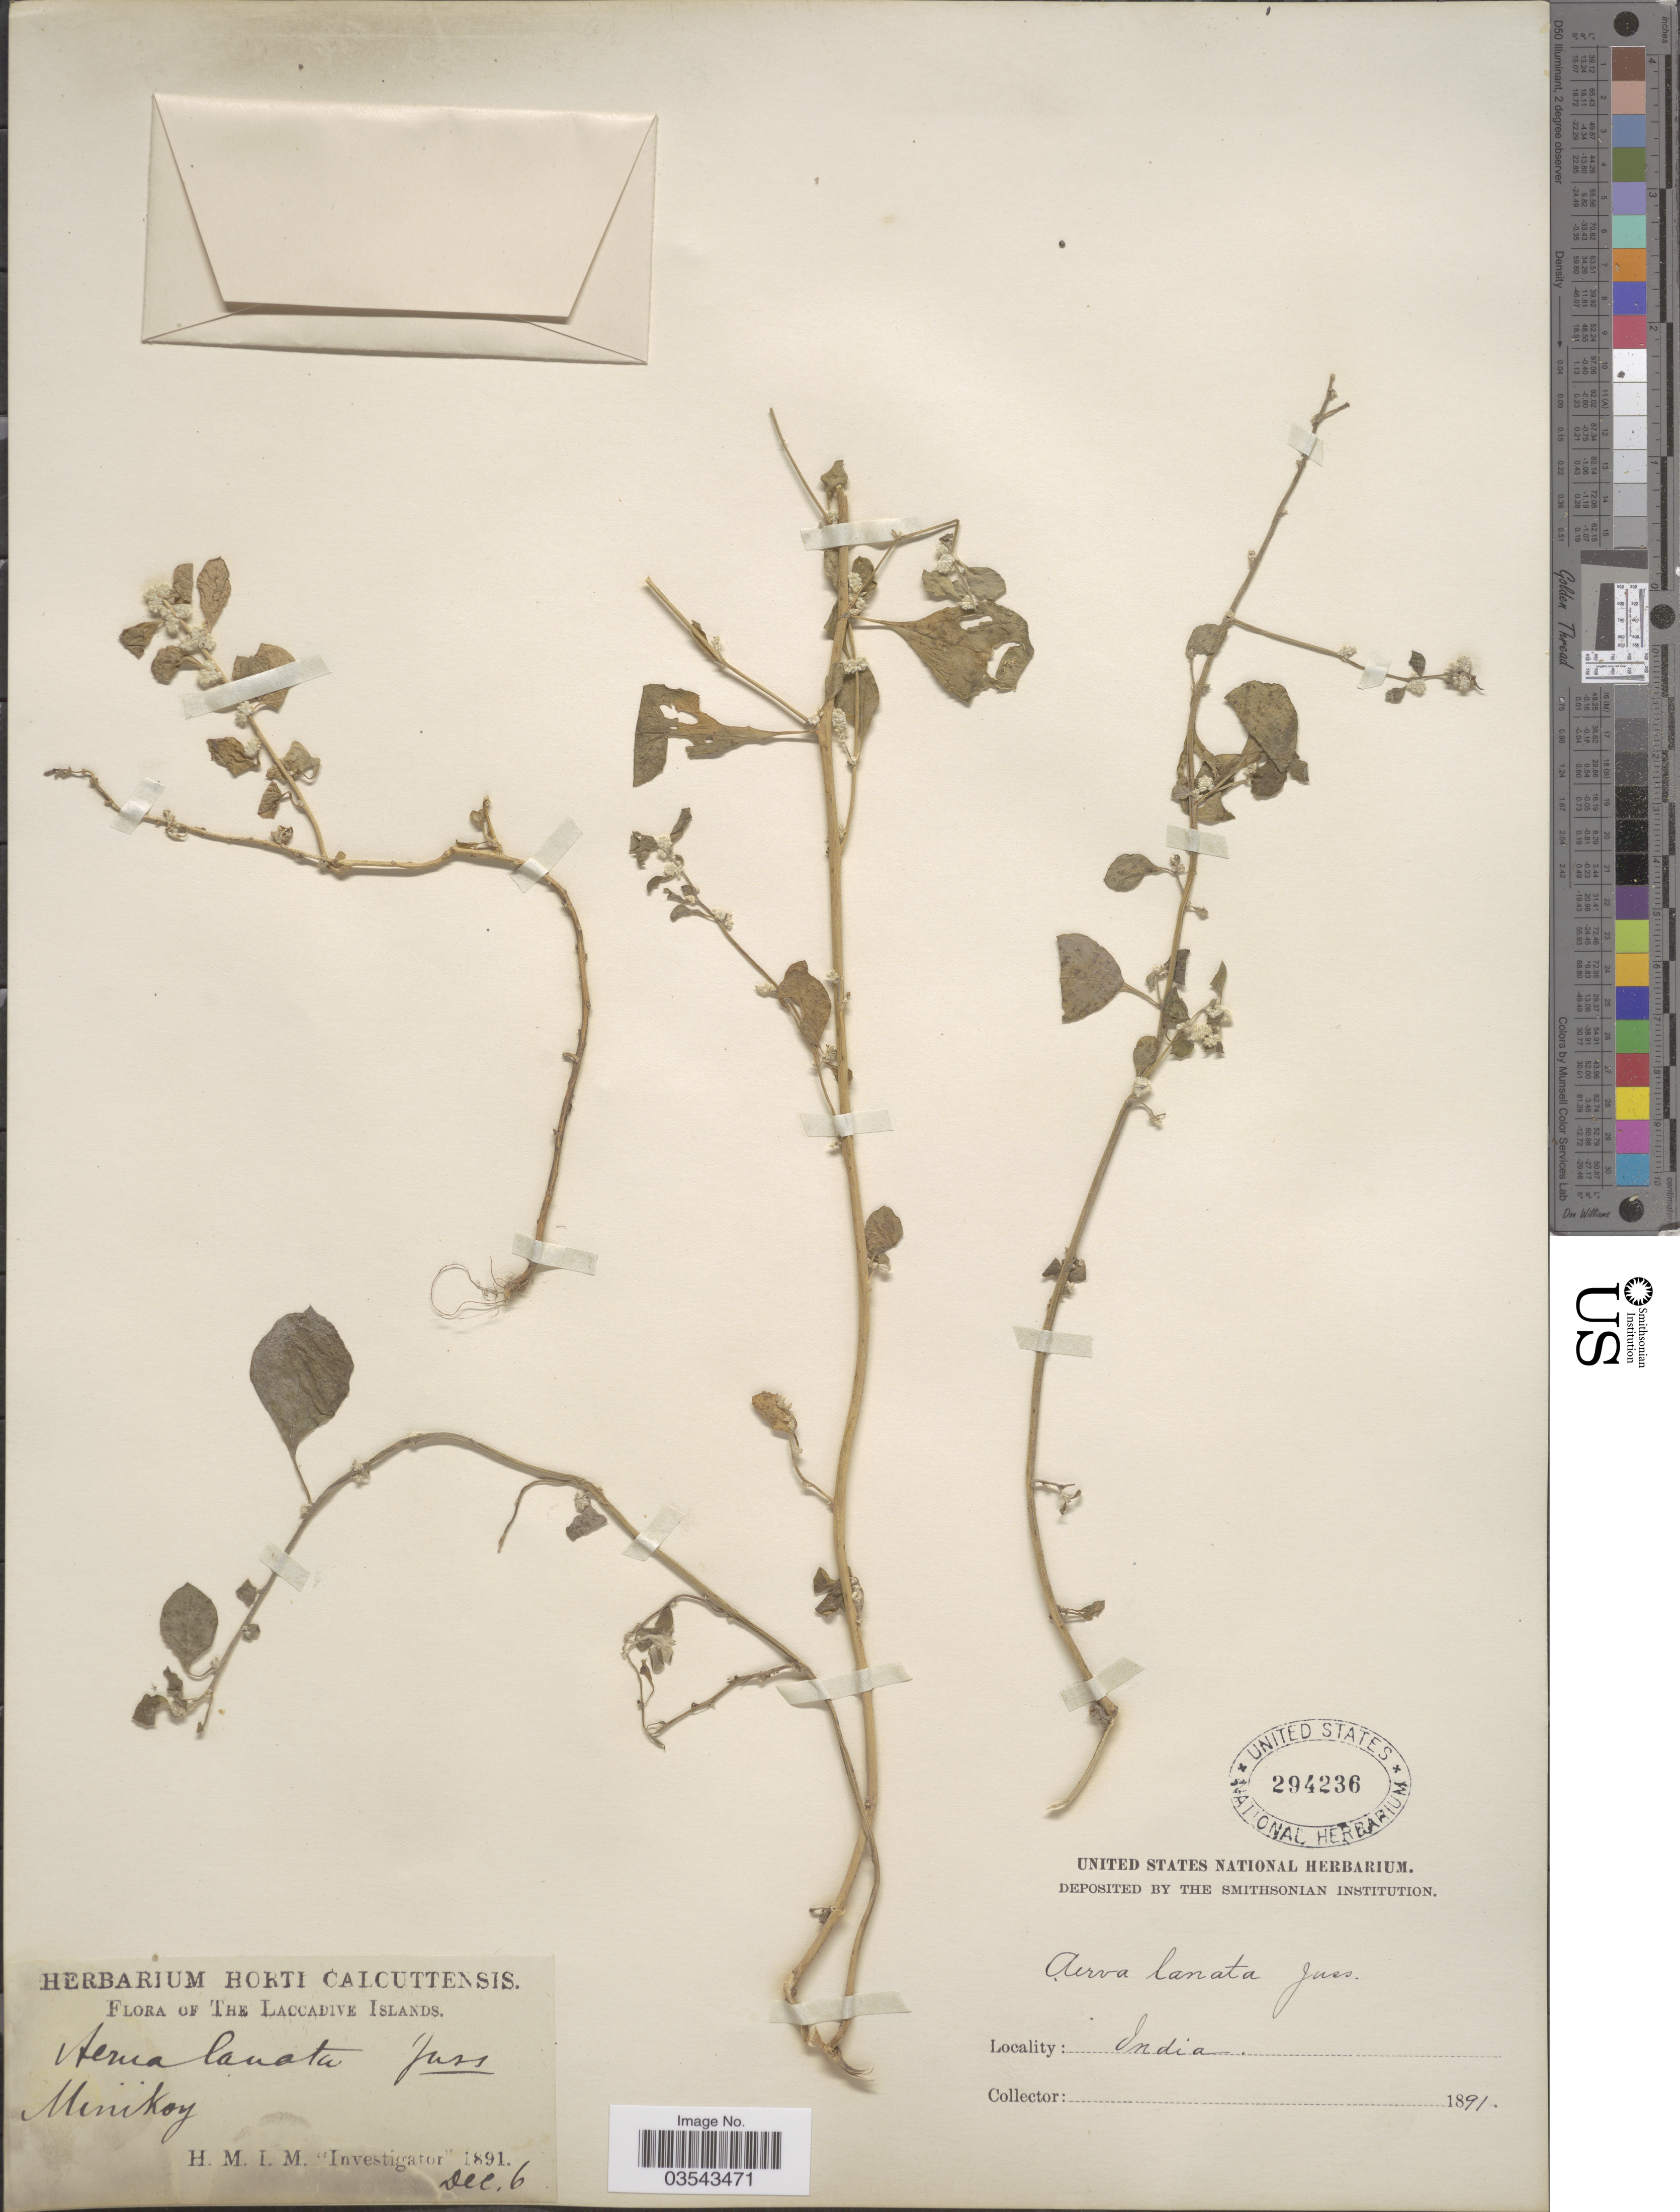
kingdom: Plantae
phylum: Tracheophyta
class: Magnoliopsida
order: Caryophyllales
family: Amaranthaceae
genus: Ouret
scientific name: Ouret lanata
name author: (L.) Kuntze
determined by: U.S. National Herbarium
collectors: H. M. L. M.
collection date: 1891-12-06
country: India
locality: The Laccadive Islands. Minikoy.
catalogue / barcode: US 294236